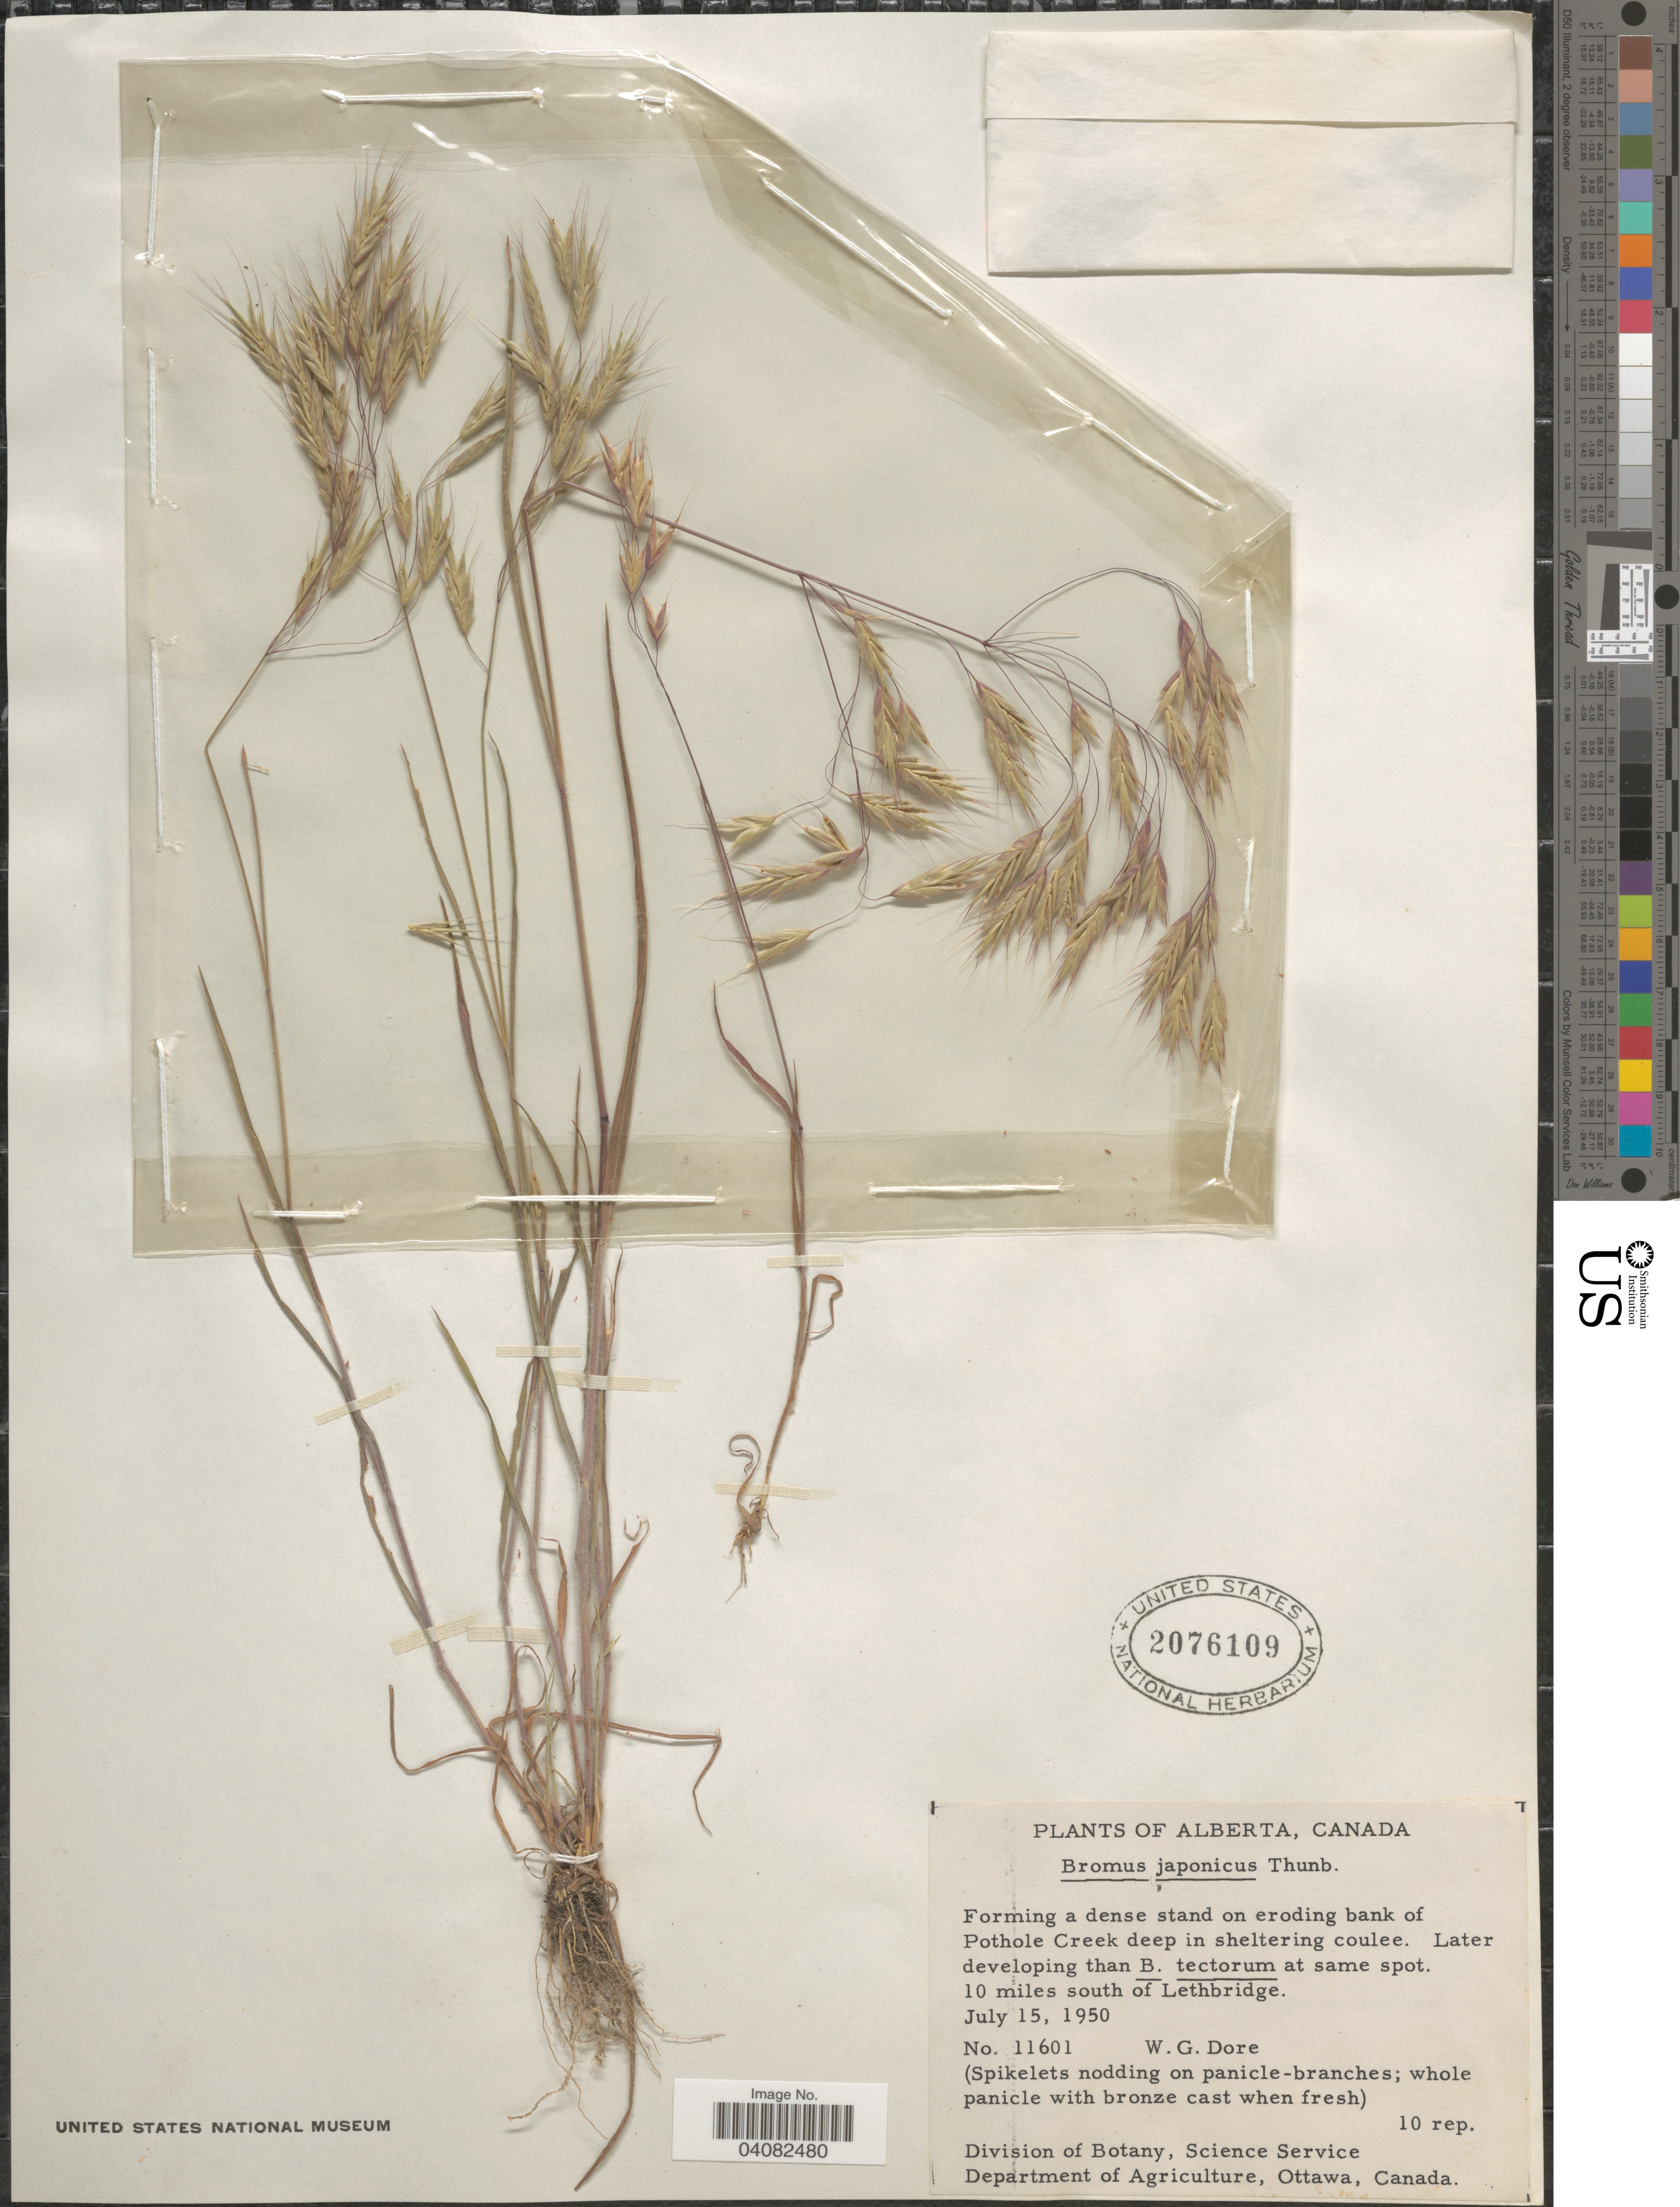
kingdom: Plantae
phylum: Tracheophyta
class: Liliopsida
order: Poales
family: Poaceae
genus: Bromus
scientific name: Bromus japonicus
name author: Houtt.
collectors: W. Dore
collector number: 11601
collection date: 1950-07-15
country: Canada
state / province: Alberta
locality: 10 miles south of Lethbridge.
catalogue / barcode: US 2076109